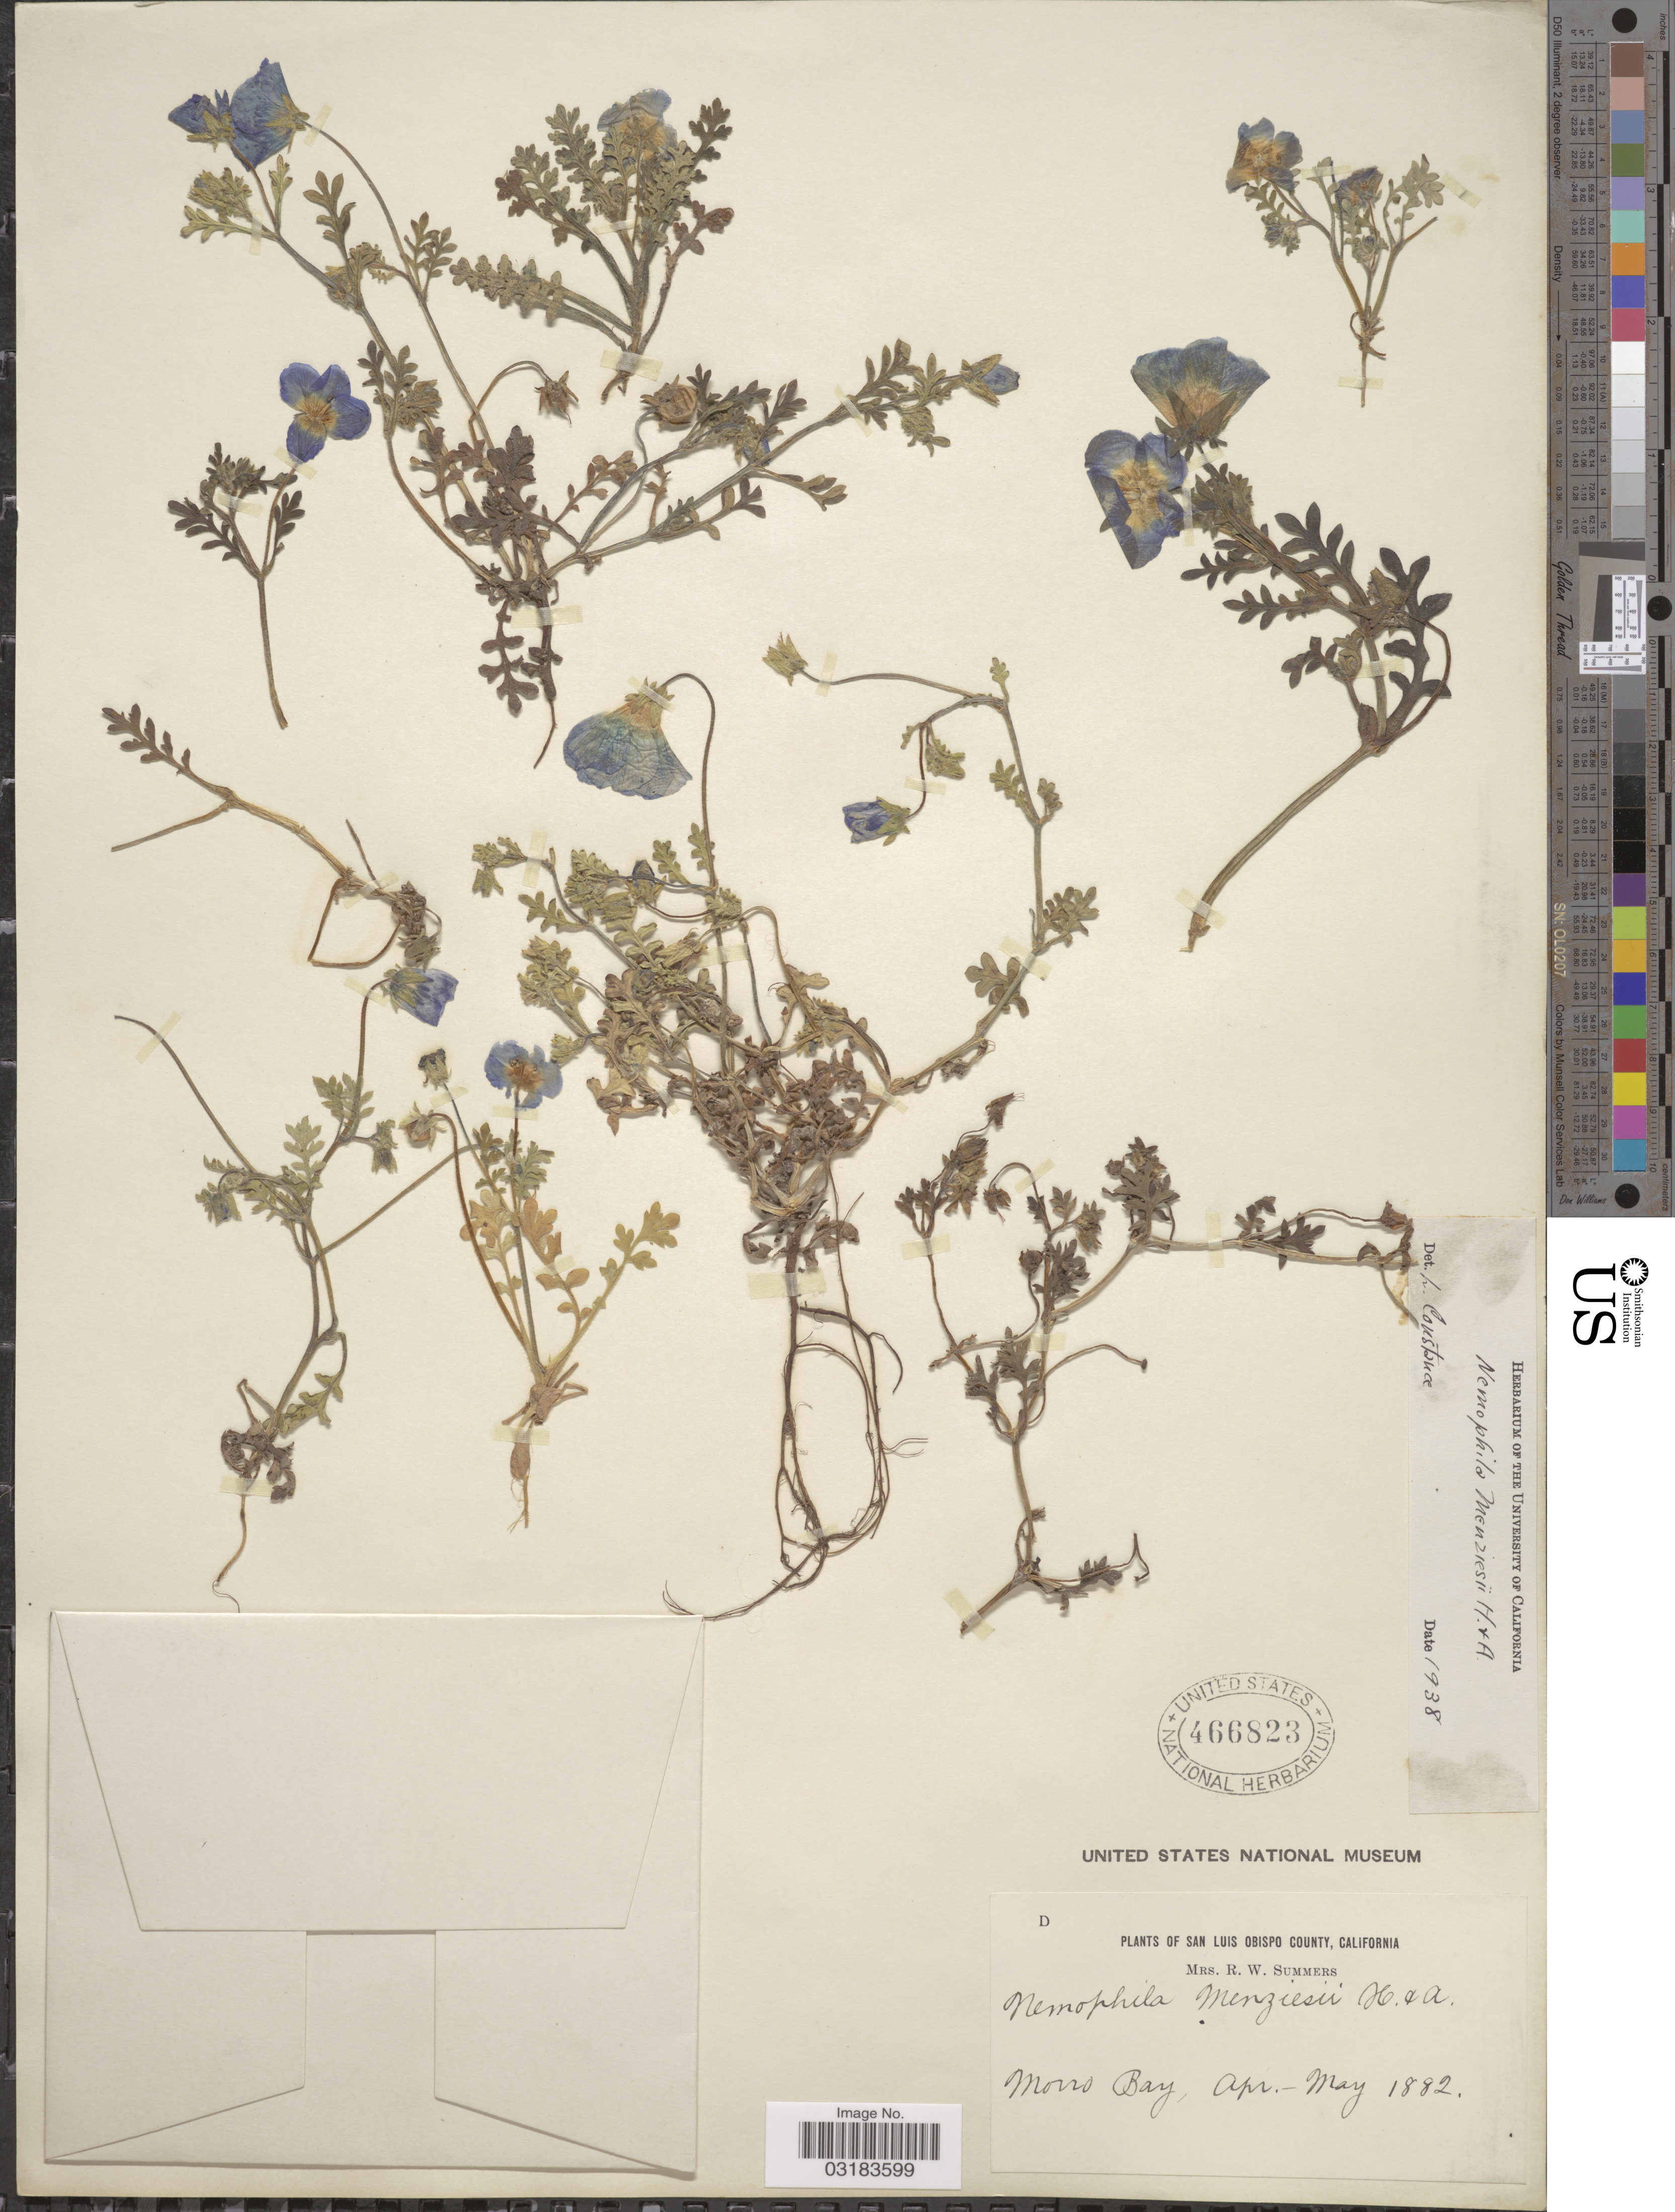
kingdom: Plantae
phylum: Tracheophyta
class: Magnoliopsida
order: Boraginales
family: Hydrophyllaceae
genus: Nemophila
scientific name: Nemophila menziesii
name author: Hook. & Arn.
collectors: R. Summers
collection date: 1882-04/1882-05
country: United States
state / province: California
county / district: San Luis Obispo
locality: San Luis Obispo County. Morro Bay.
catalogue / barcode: US 466823